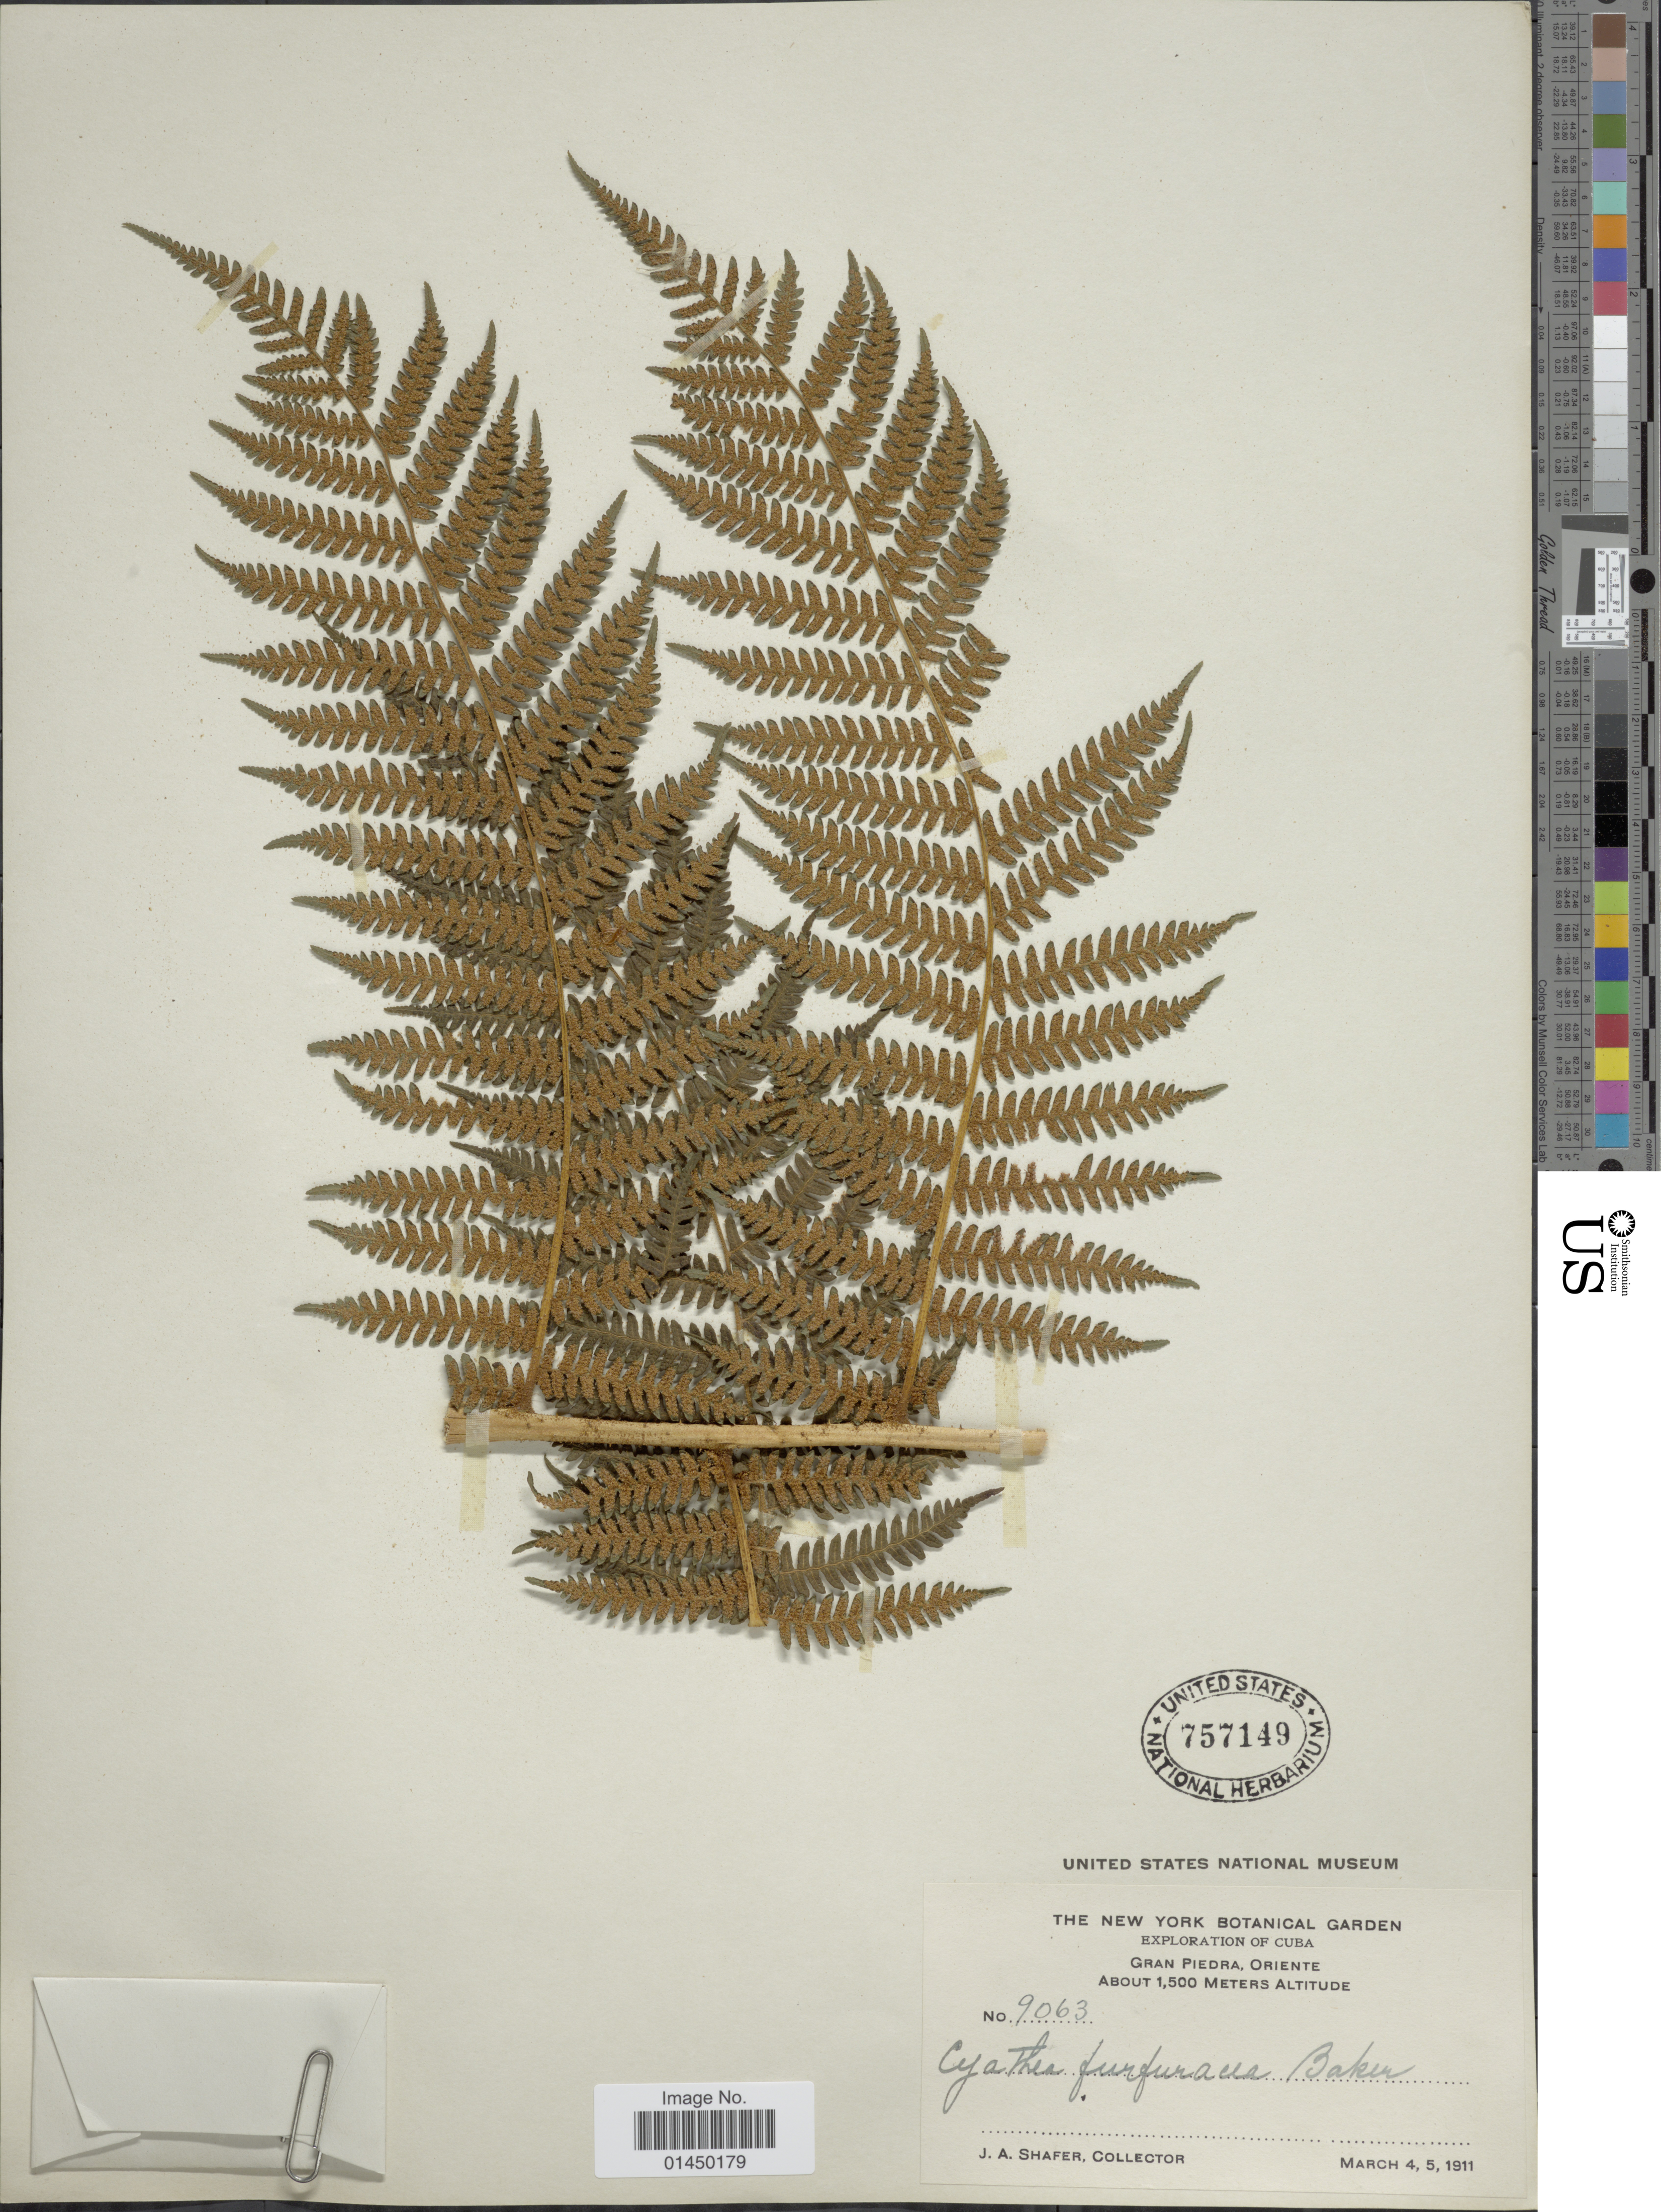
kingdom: Plantae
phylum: Tracheophyta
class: Polypodiopsida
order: Cyatheales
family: Cyatheaceae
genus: Cyathea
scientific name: Cyathea furfuracea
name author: Christ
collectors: J. A. Shafer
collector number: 9063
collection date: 1911-03-04/1911-03-05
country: Cuba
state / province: Oriente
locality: Gran Piedra, Oriente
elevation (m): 1500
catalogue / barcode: US 757149